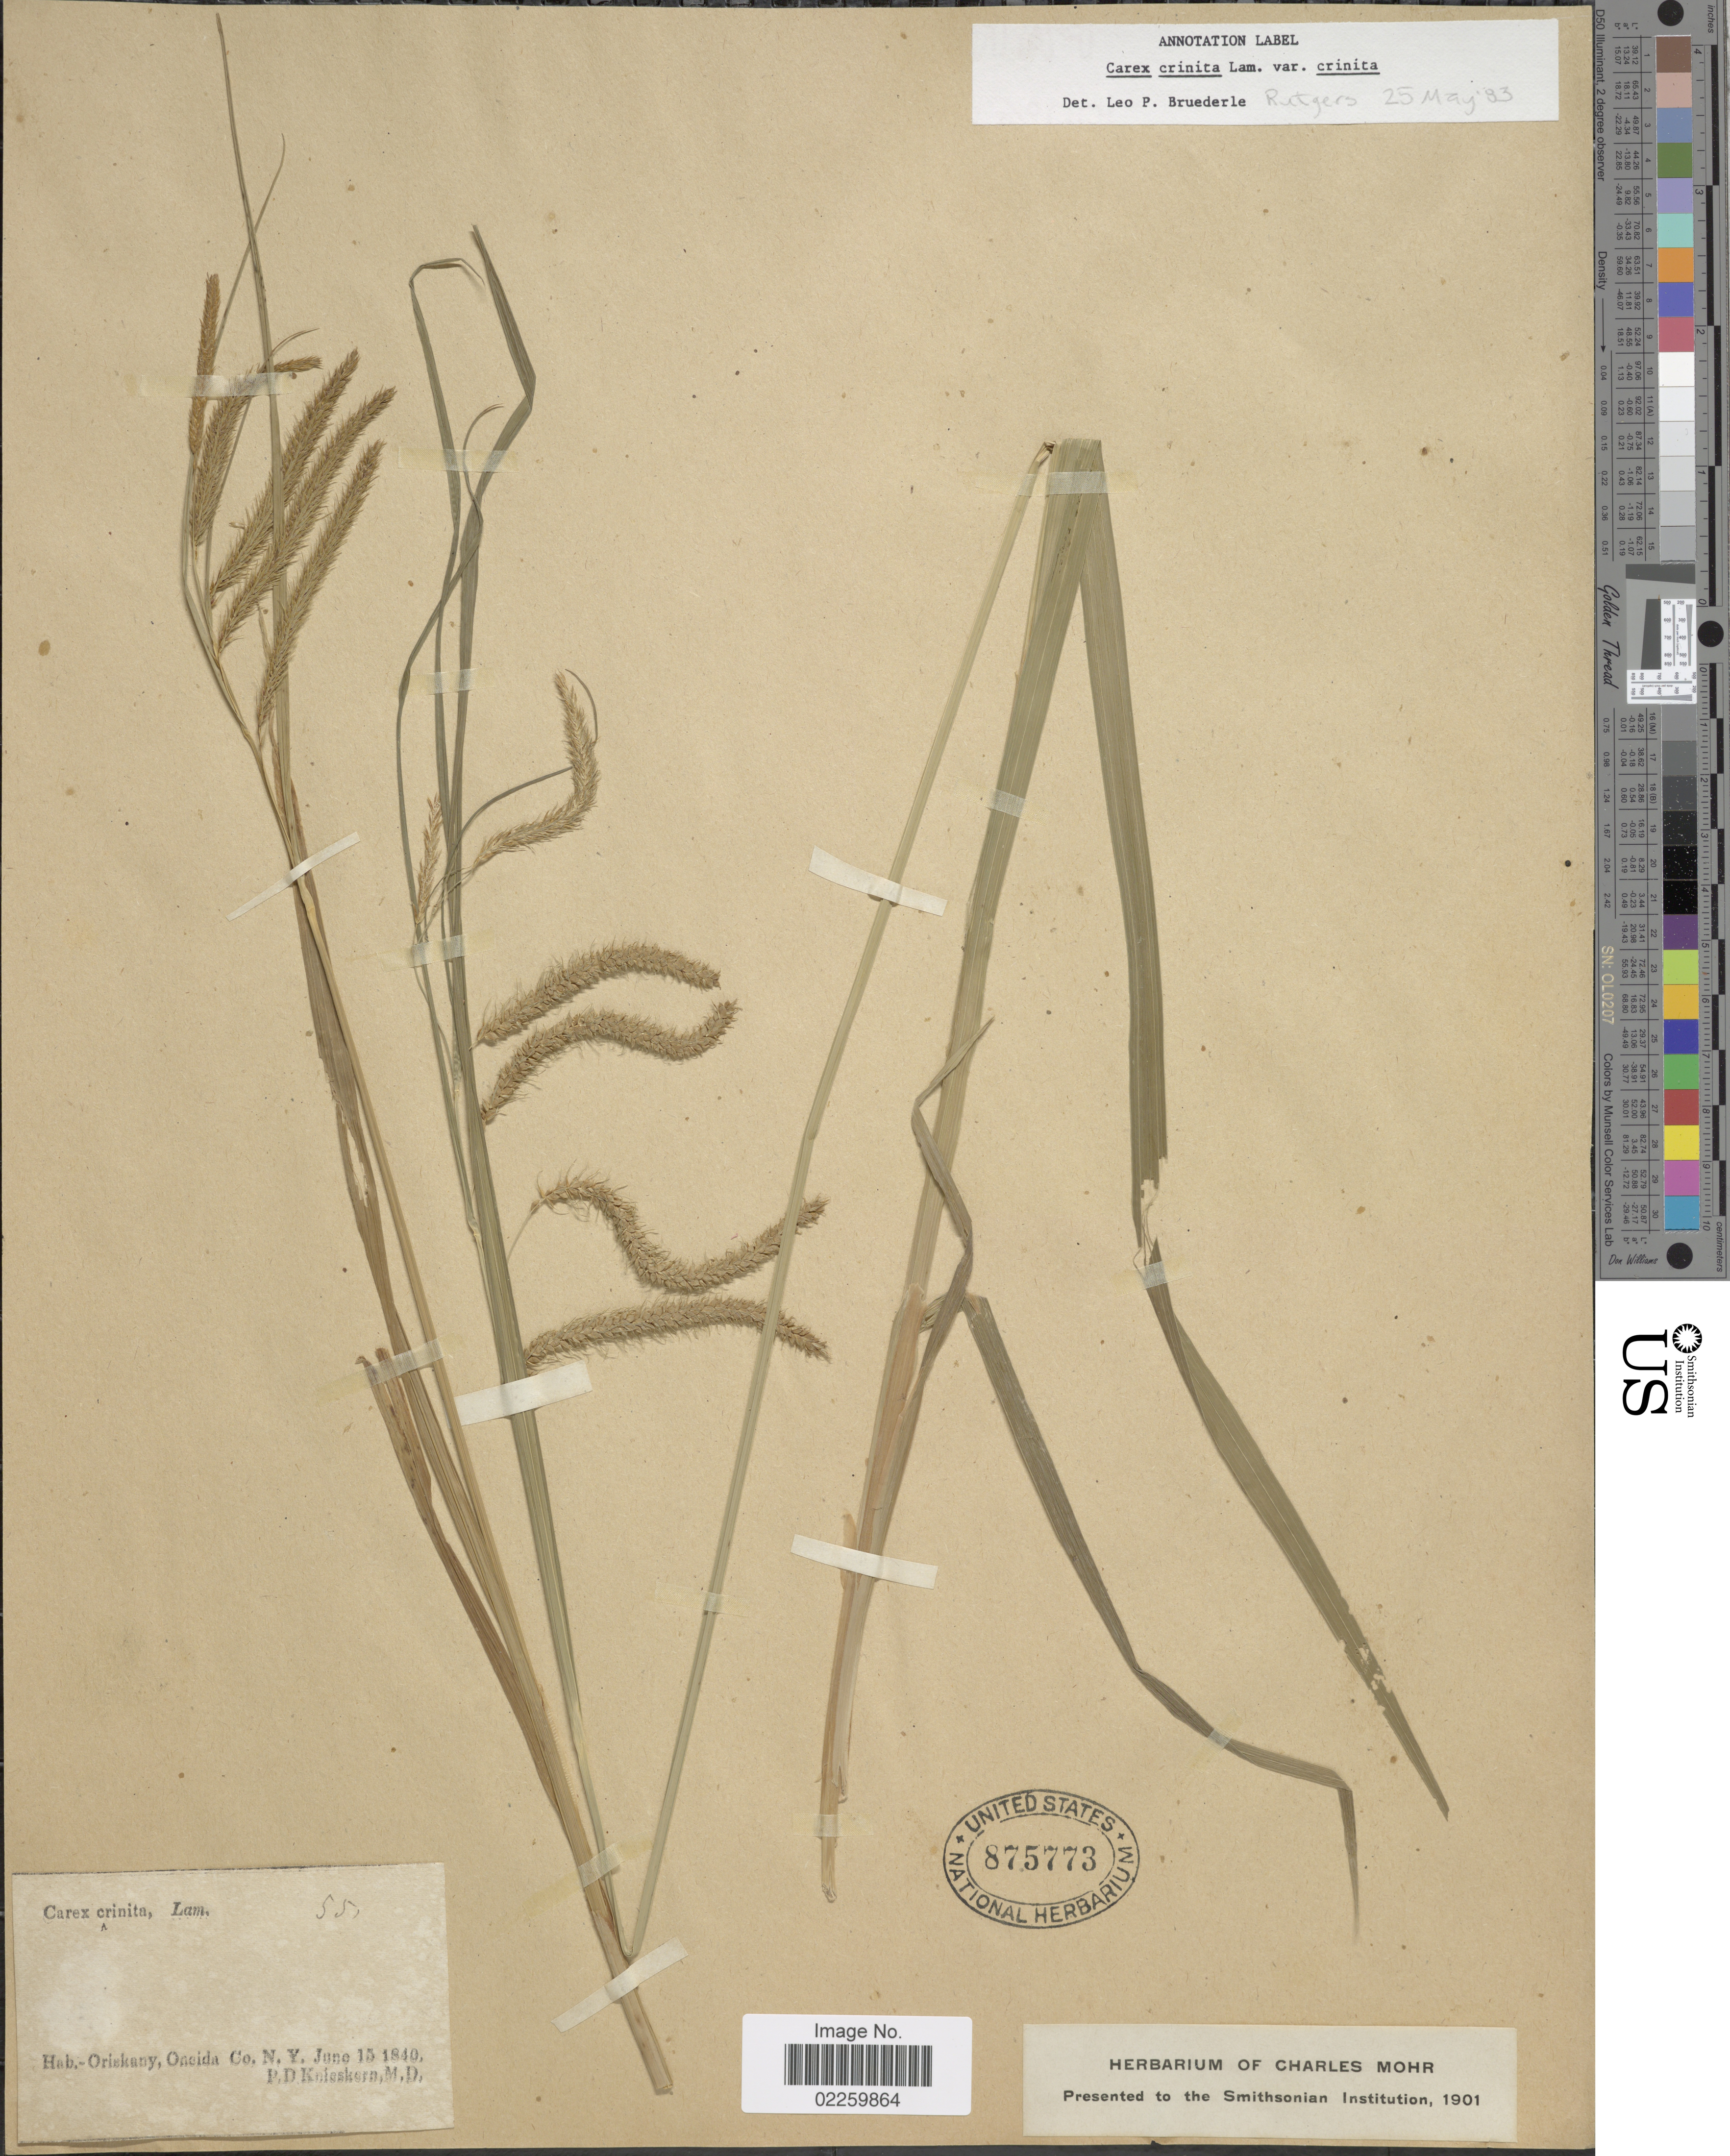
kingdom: Plantae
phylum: Tracheophyta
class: Liliopsida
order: Poales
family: Cyperaceae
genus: Carex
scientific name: Carex crinita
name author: Lam.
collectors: P. D. Knieskern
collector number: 55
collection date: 1840-06-15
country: United States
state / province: New York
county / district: Oneida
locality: Oriskany, Oneida Co., N. Y.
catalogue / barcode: US 875773